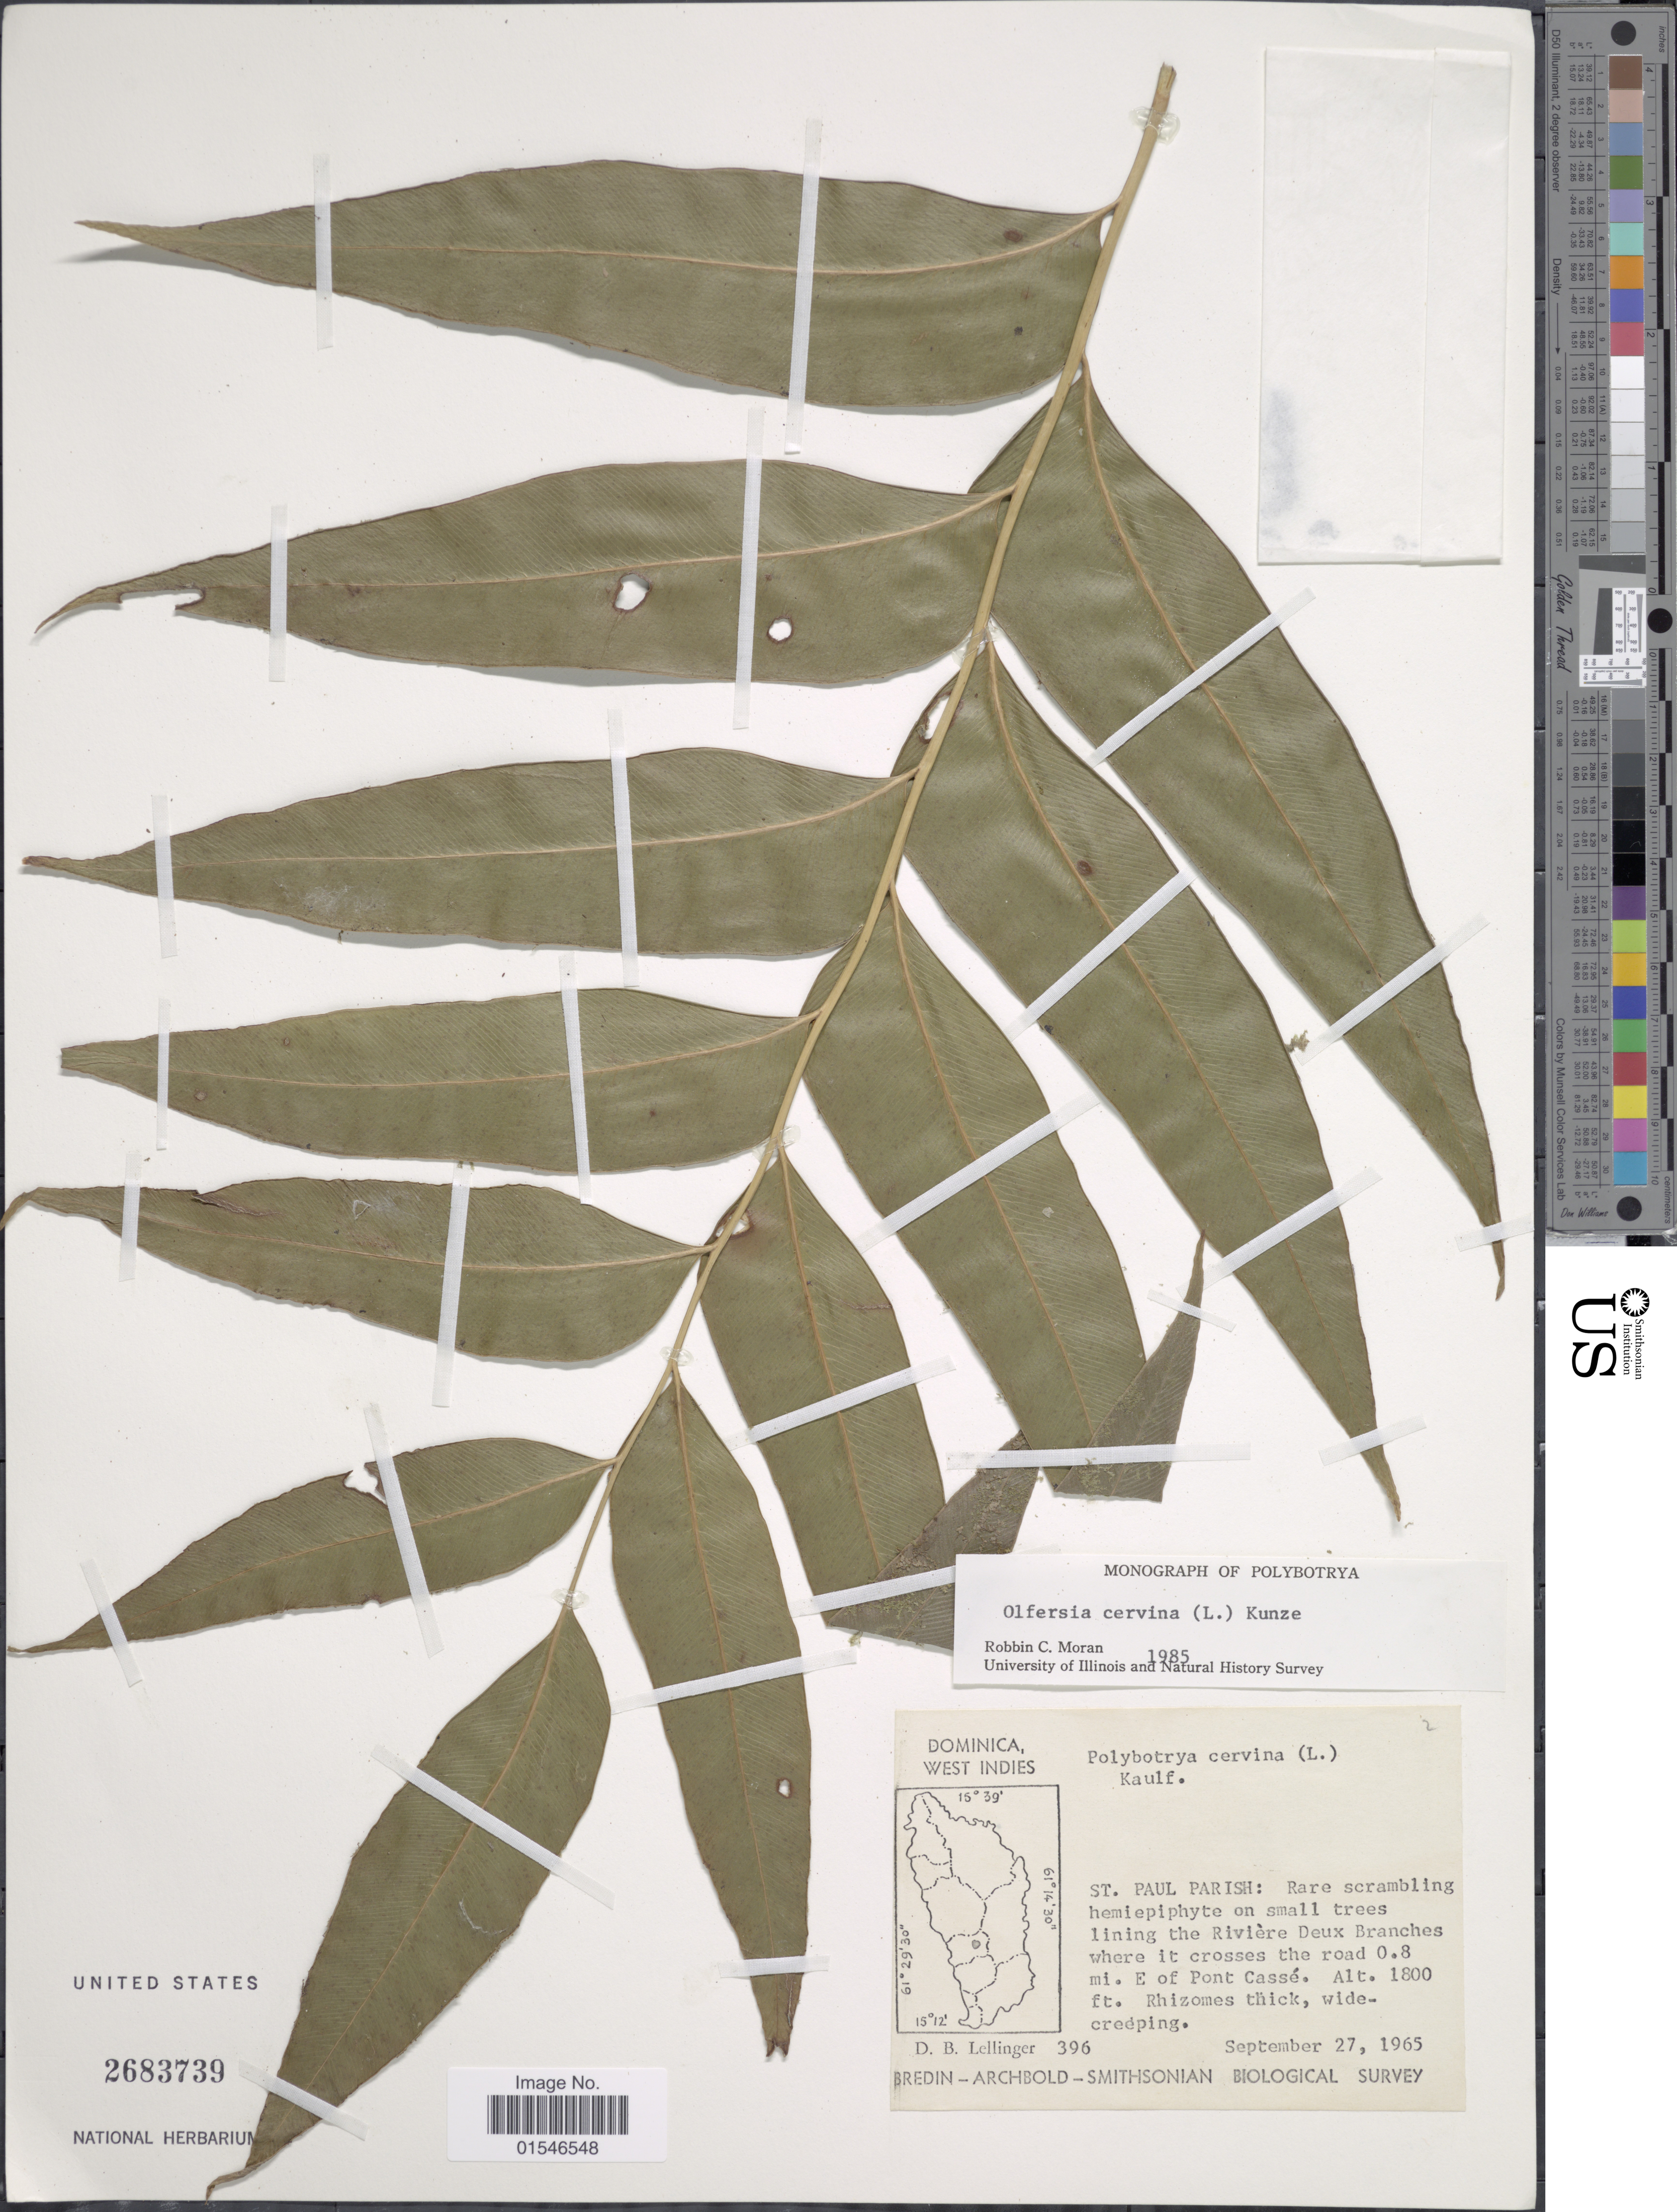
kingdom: Plantae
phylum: Tracheophyta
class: Polypodiopsida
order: Polypodiales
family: Dryopteridaceae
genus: Olfersia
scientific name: Olfersia cervina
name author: (L.) Kunze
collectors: D. B. Lellinger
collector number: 296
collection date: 1965-09-27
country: Dominica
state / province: St. Paul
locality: Lining the Rivière Deux Branches where it crosses the road 0.8 mi. E of pont Cassé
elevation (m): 1800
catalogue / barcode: US 2683739